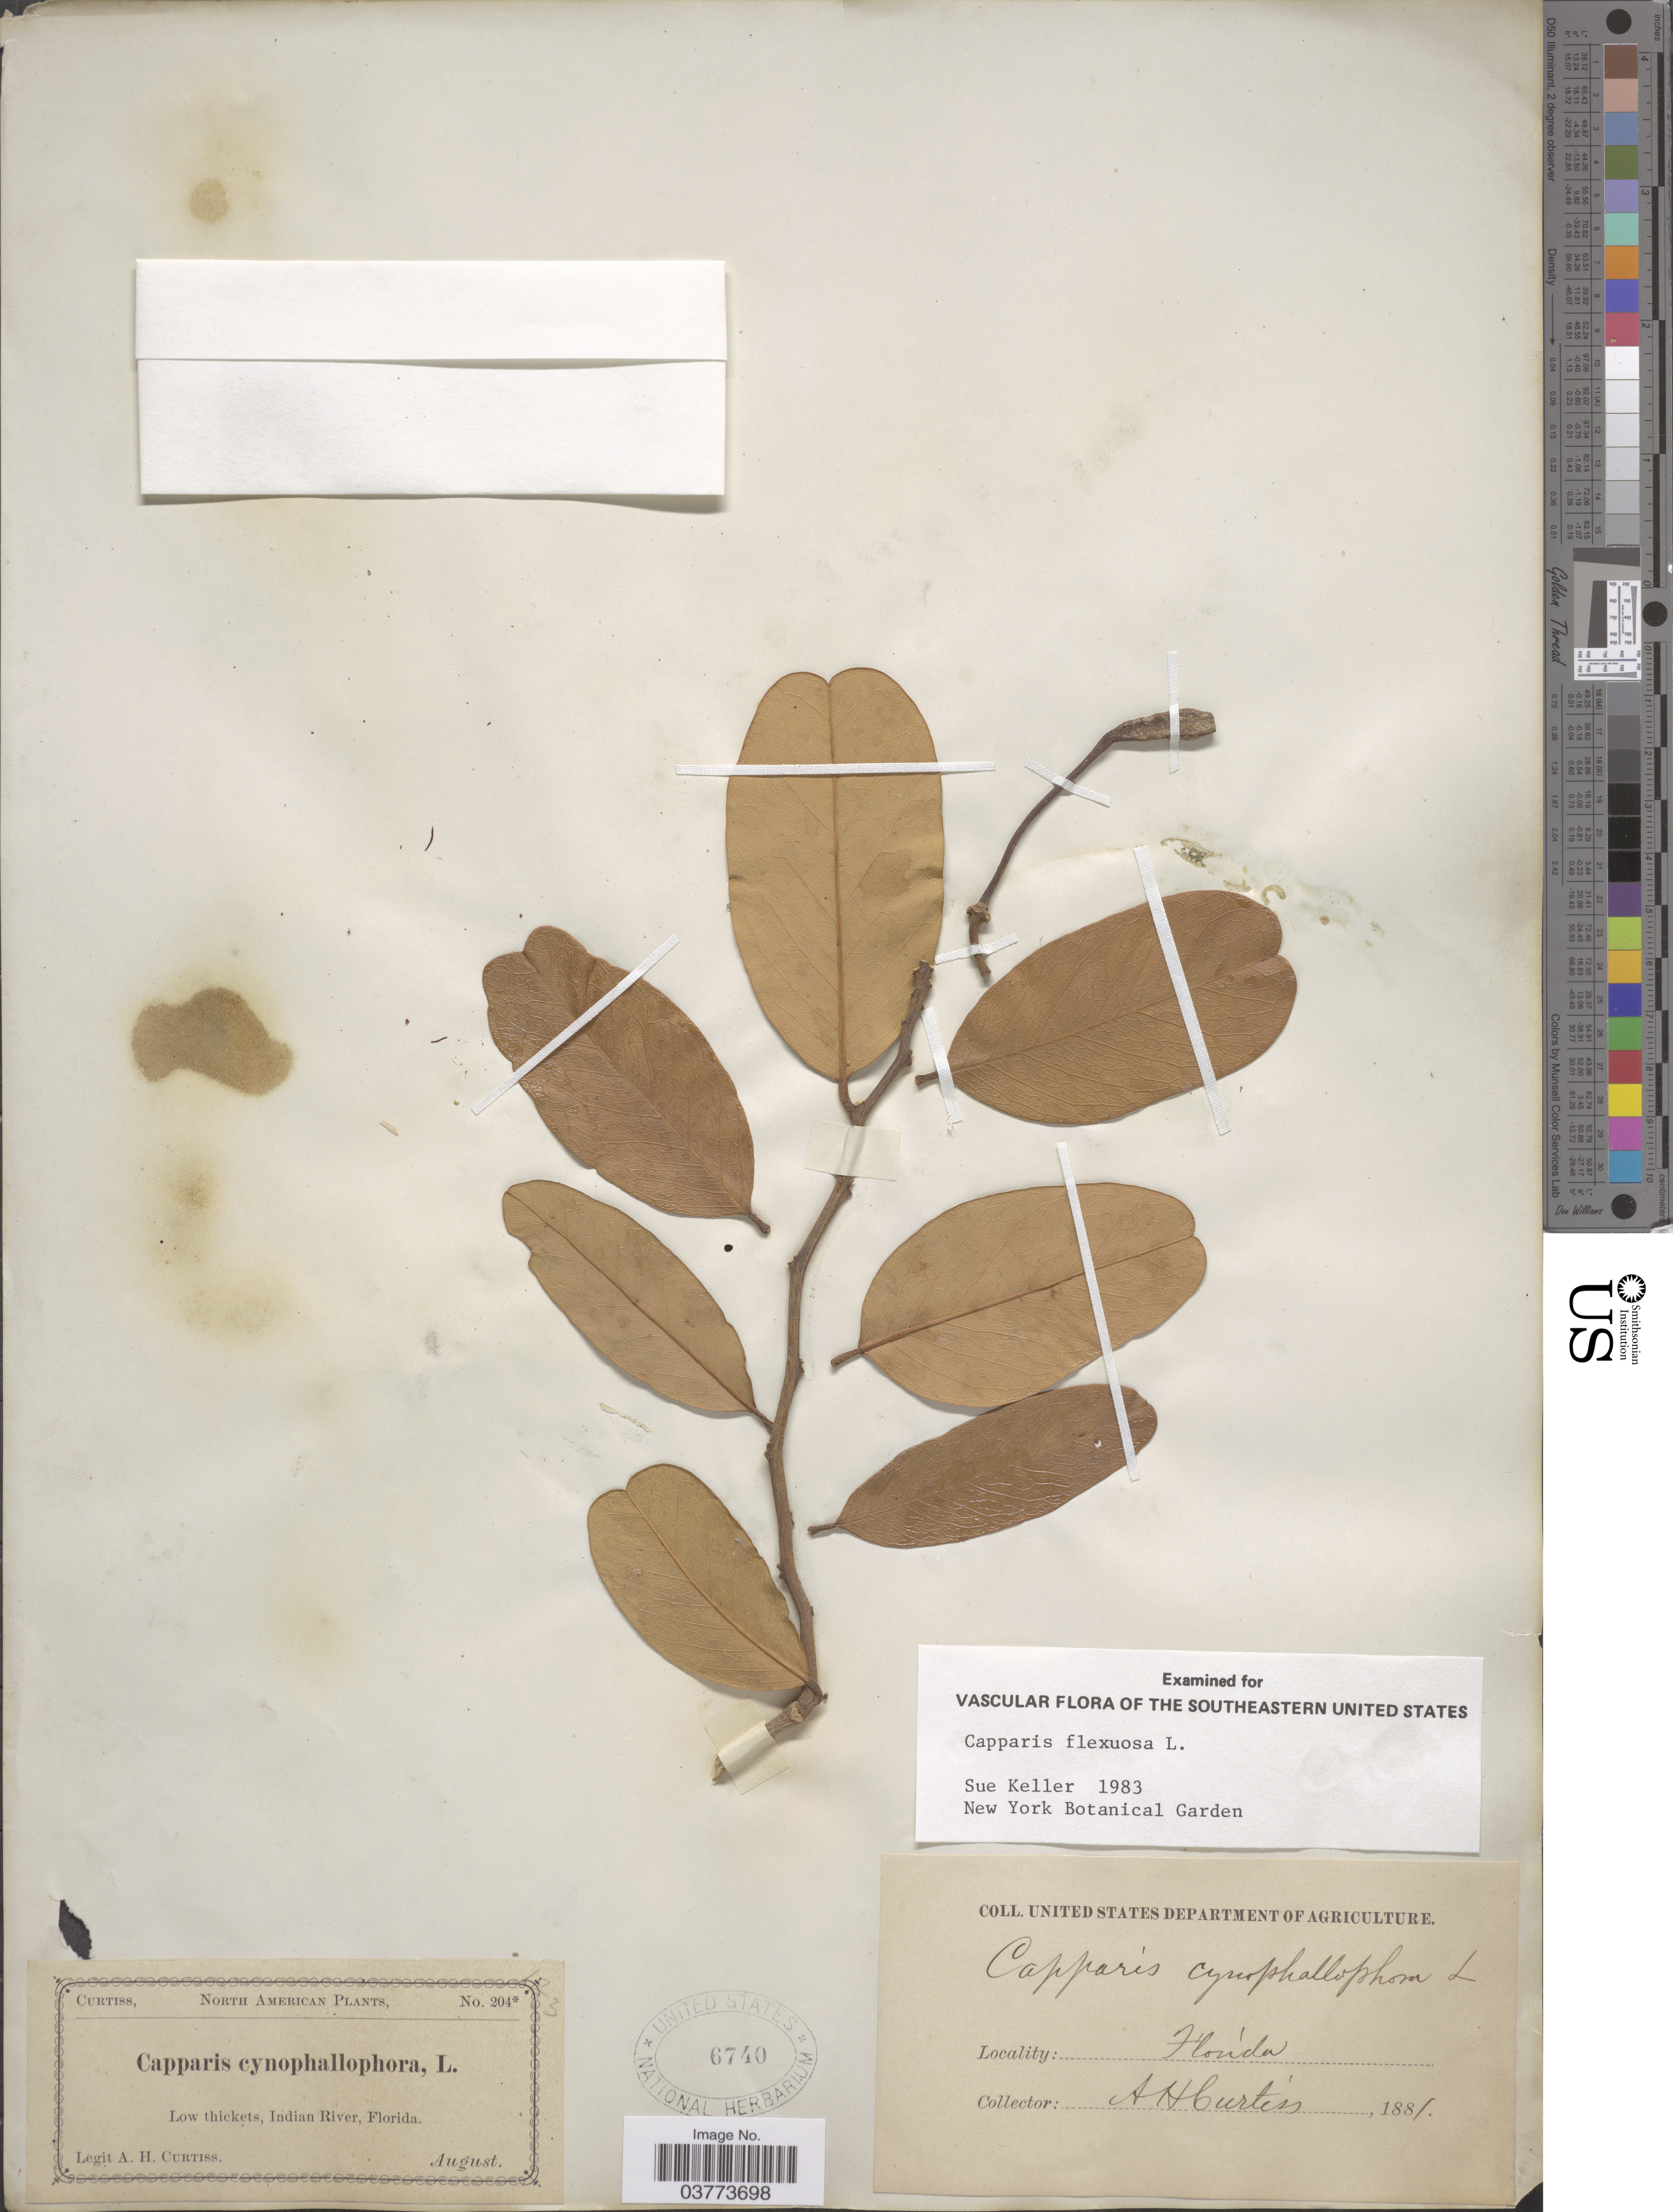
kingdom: Plantae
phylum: Tracheophyta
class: Magnoliopsida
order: Brassicales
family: Capparaceae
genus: Cynophalla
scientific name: Cynophalla flexuosa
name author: (L.) J. Presl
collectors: A. H. Curtiss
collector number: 204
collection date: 1881-08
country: United States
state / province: Florida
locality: Low thickets, Indian River.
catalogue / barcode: US 6740